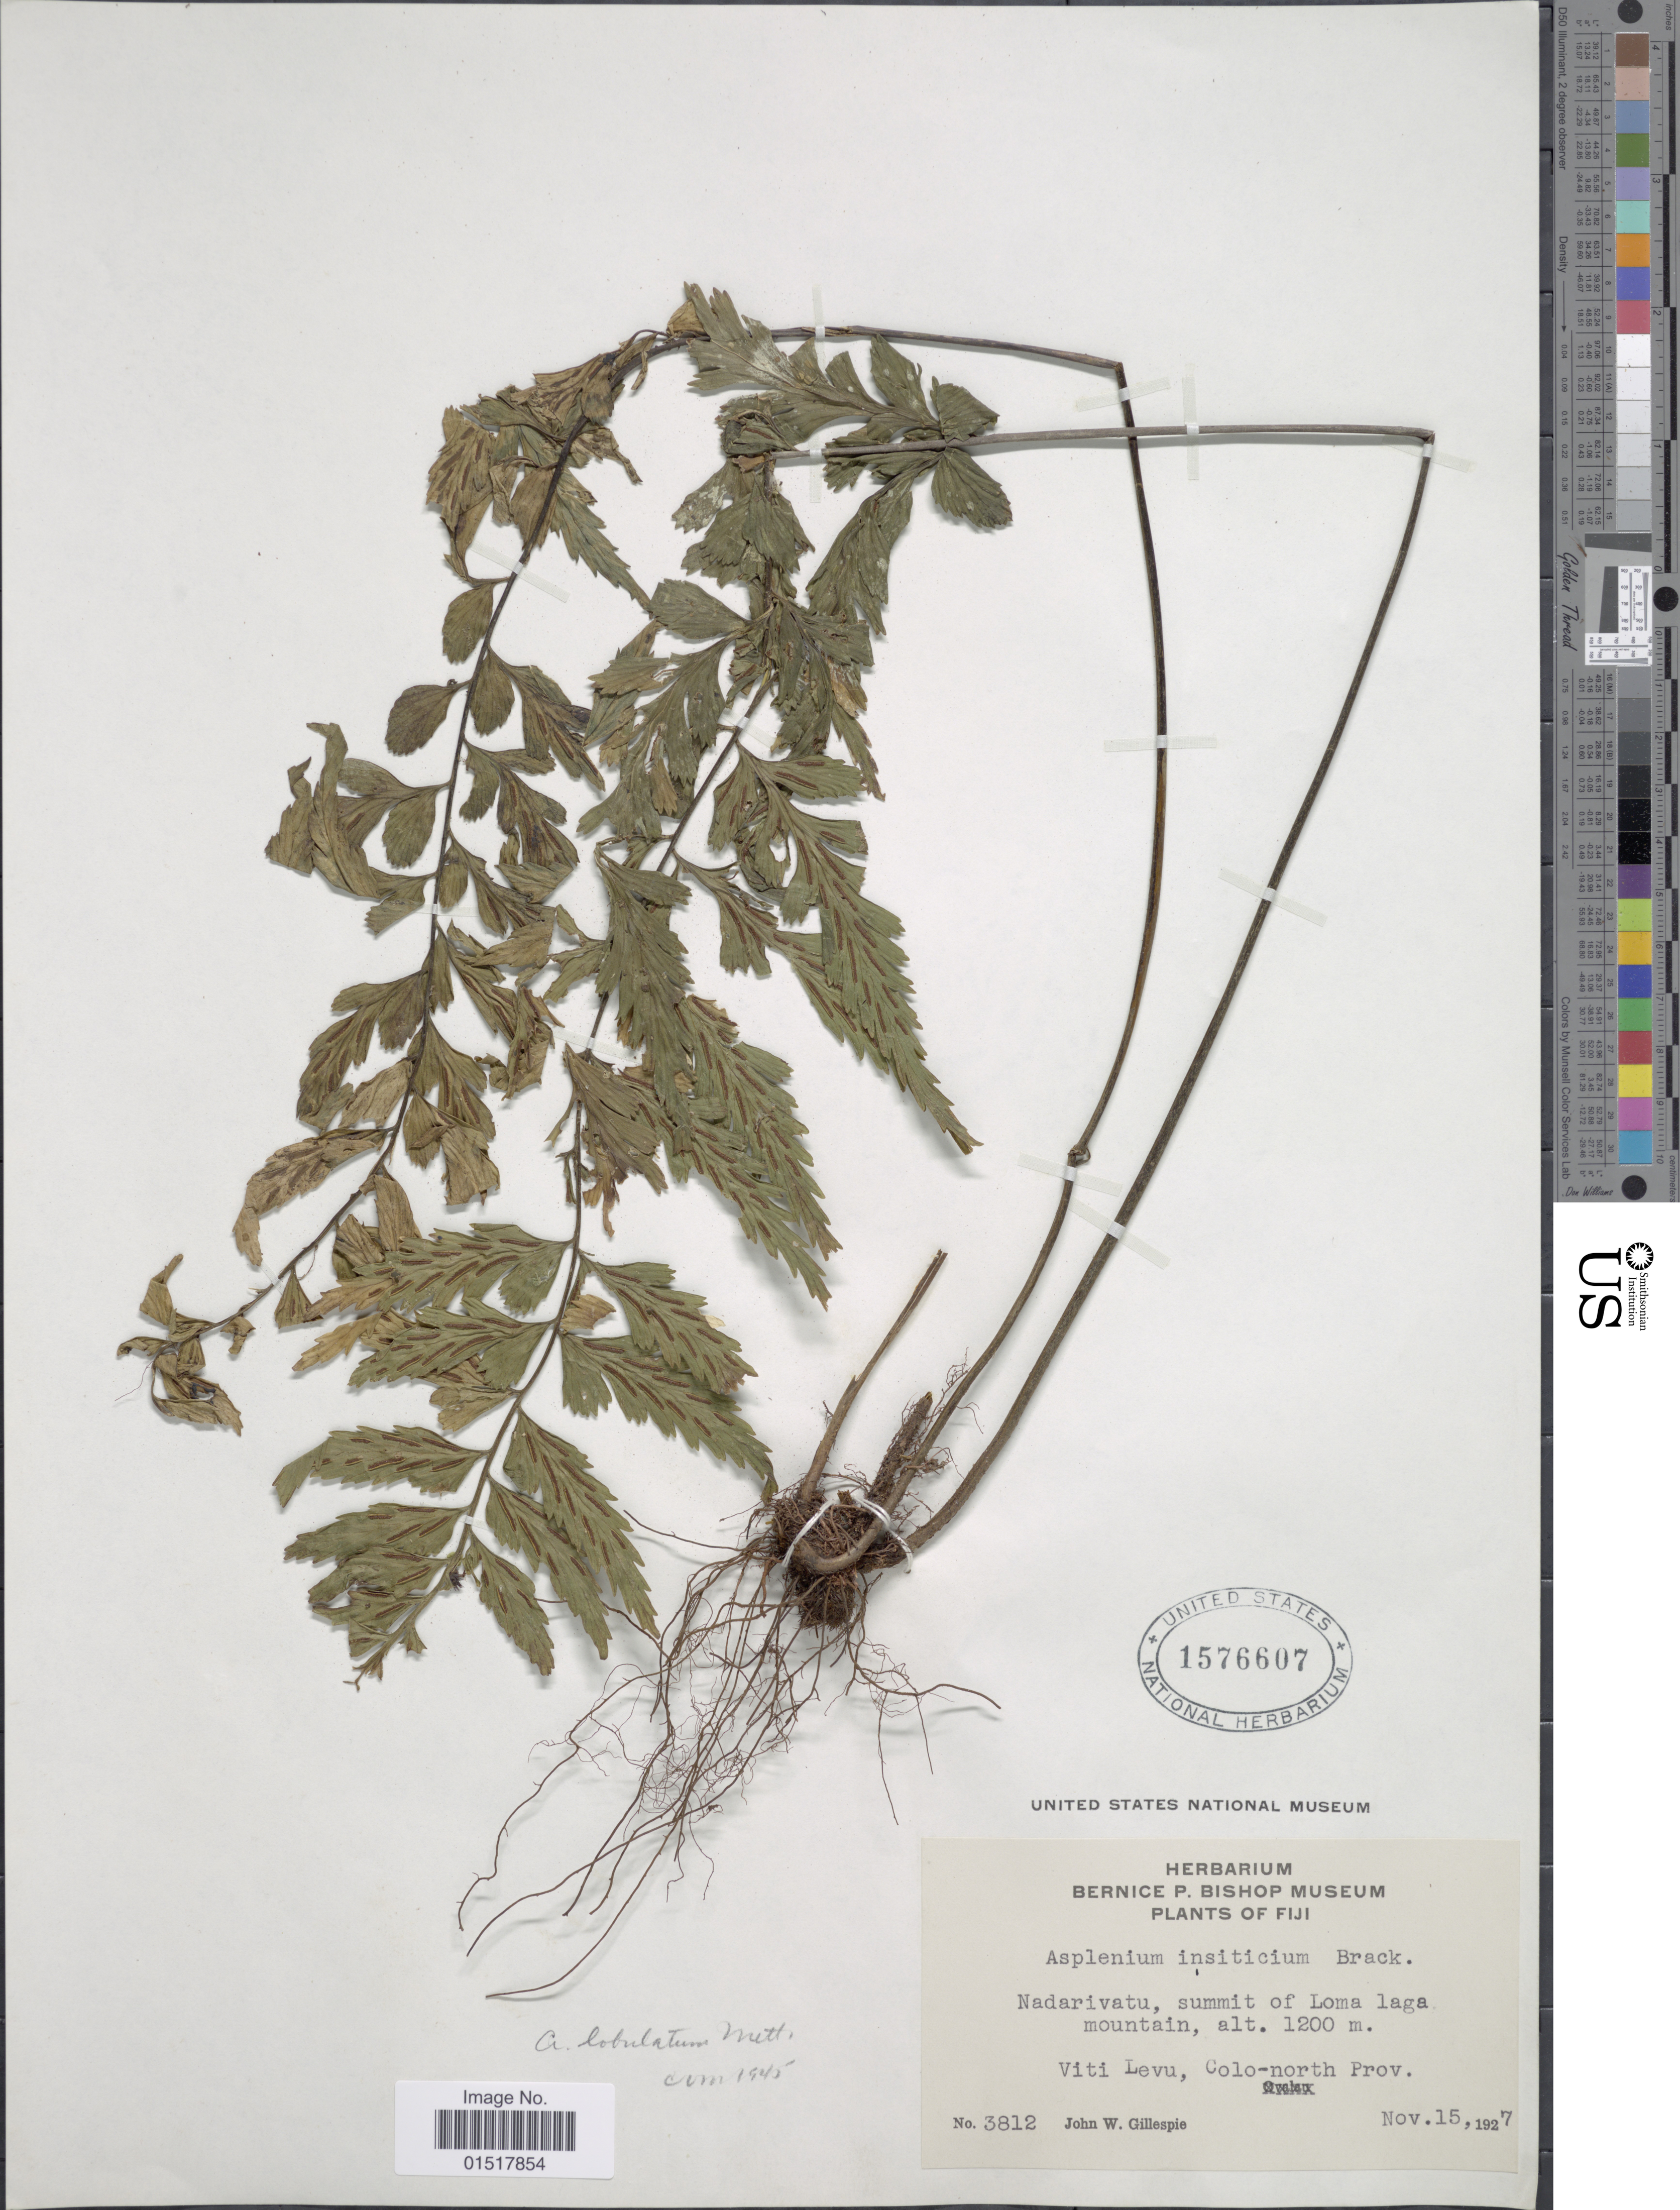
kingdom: Plantae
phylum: Tracheophyta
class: Polypodiopsida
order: Polypodiales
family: Aspleniaceae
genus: Asplenium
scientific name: Asplenium lobulatum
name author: Mett.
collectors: J. W. Gillespie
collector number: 3812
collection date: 1927-11-15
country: Fiji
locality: Nadarivatu, summit of Loma laga mountain. Viti Levu, Colo-north Prov.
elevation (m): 1200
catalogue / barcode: US 1576607